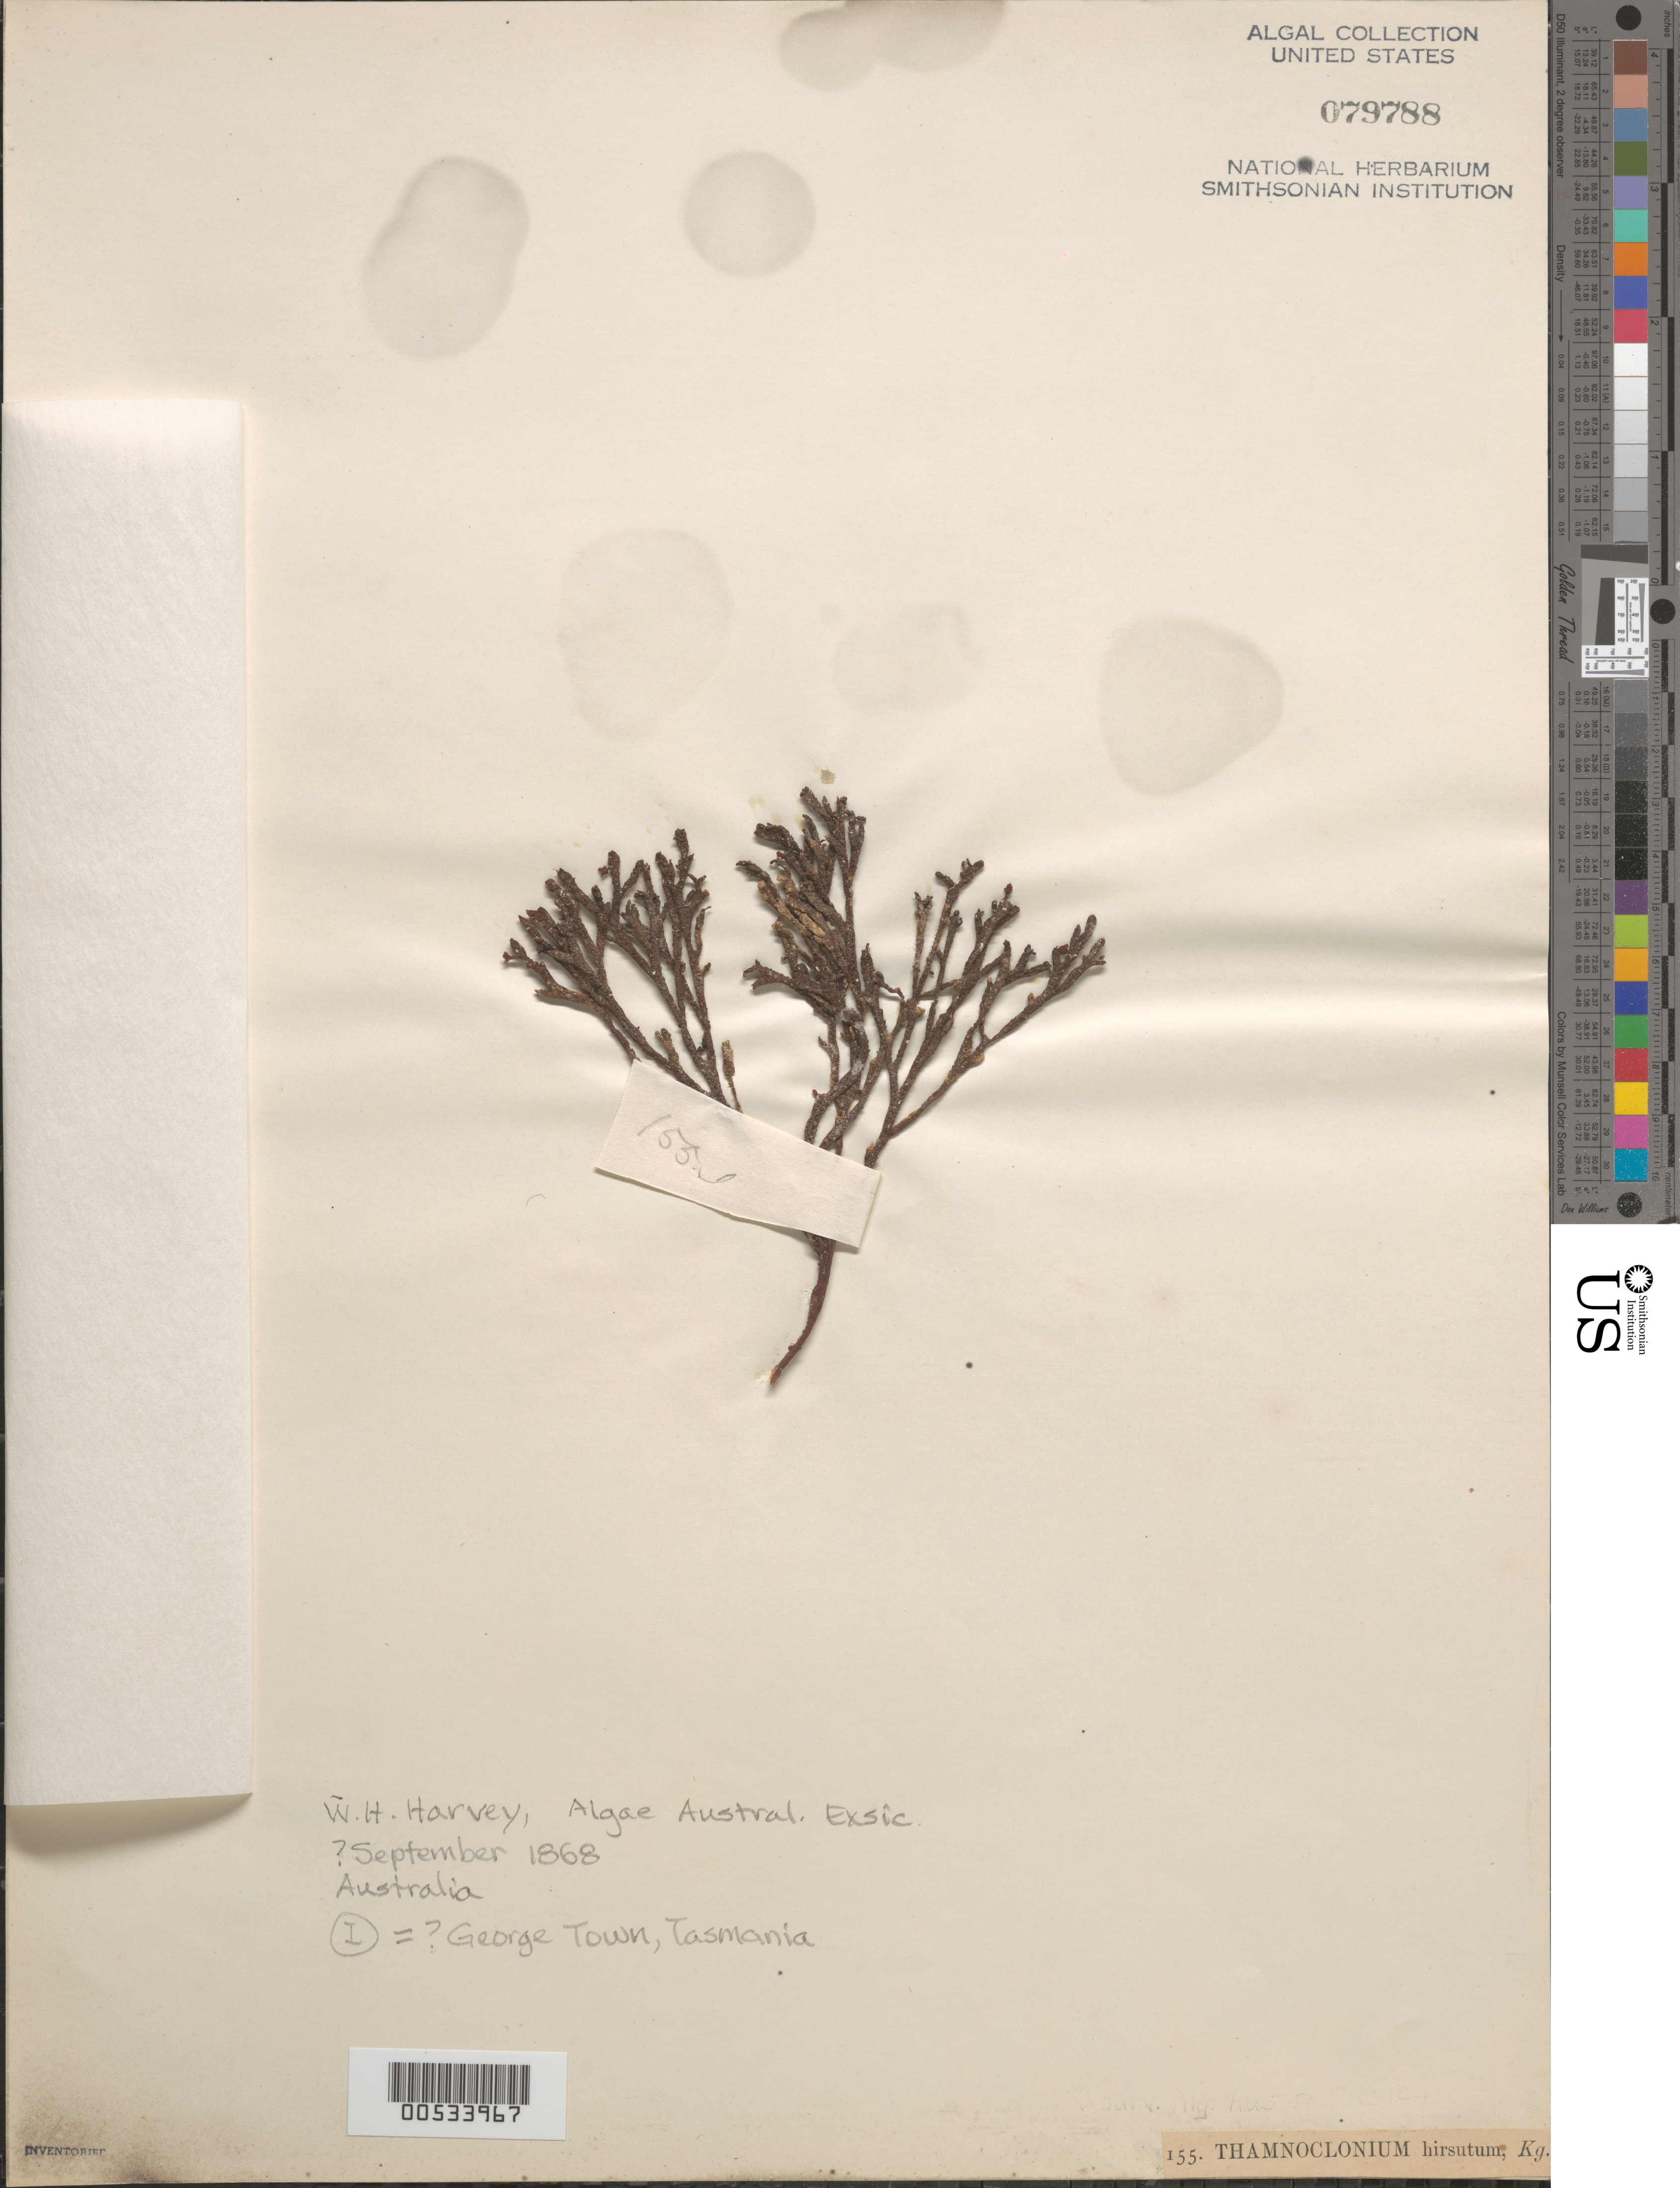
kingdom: Plantae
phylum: Rhodophyta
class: Florideophyceae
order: Cryptonemiales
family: Cryptonemiaceae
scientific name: Thamnoclonium dichotomum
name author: (J. Agardh) J. Agardh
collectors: W. Harvey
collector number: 155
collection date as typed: Sep 1868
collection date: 1868-09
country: Australia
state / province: Tasmania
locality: George Town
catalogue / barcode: US 79788